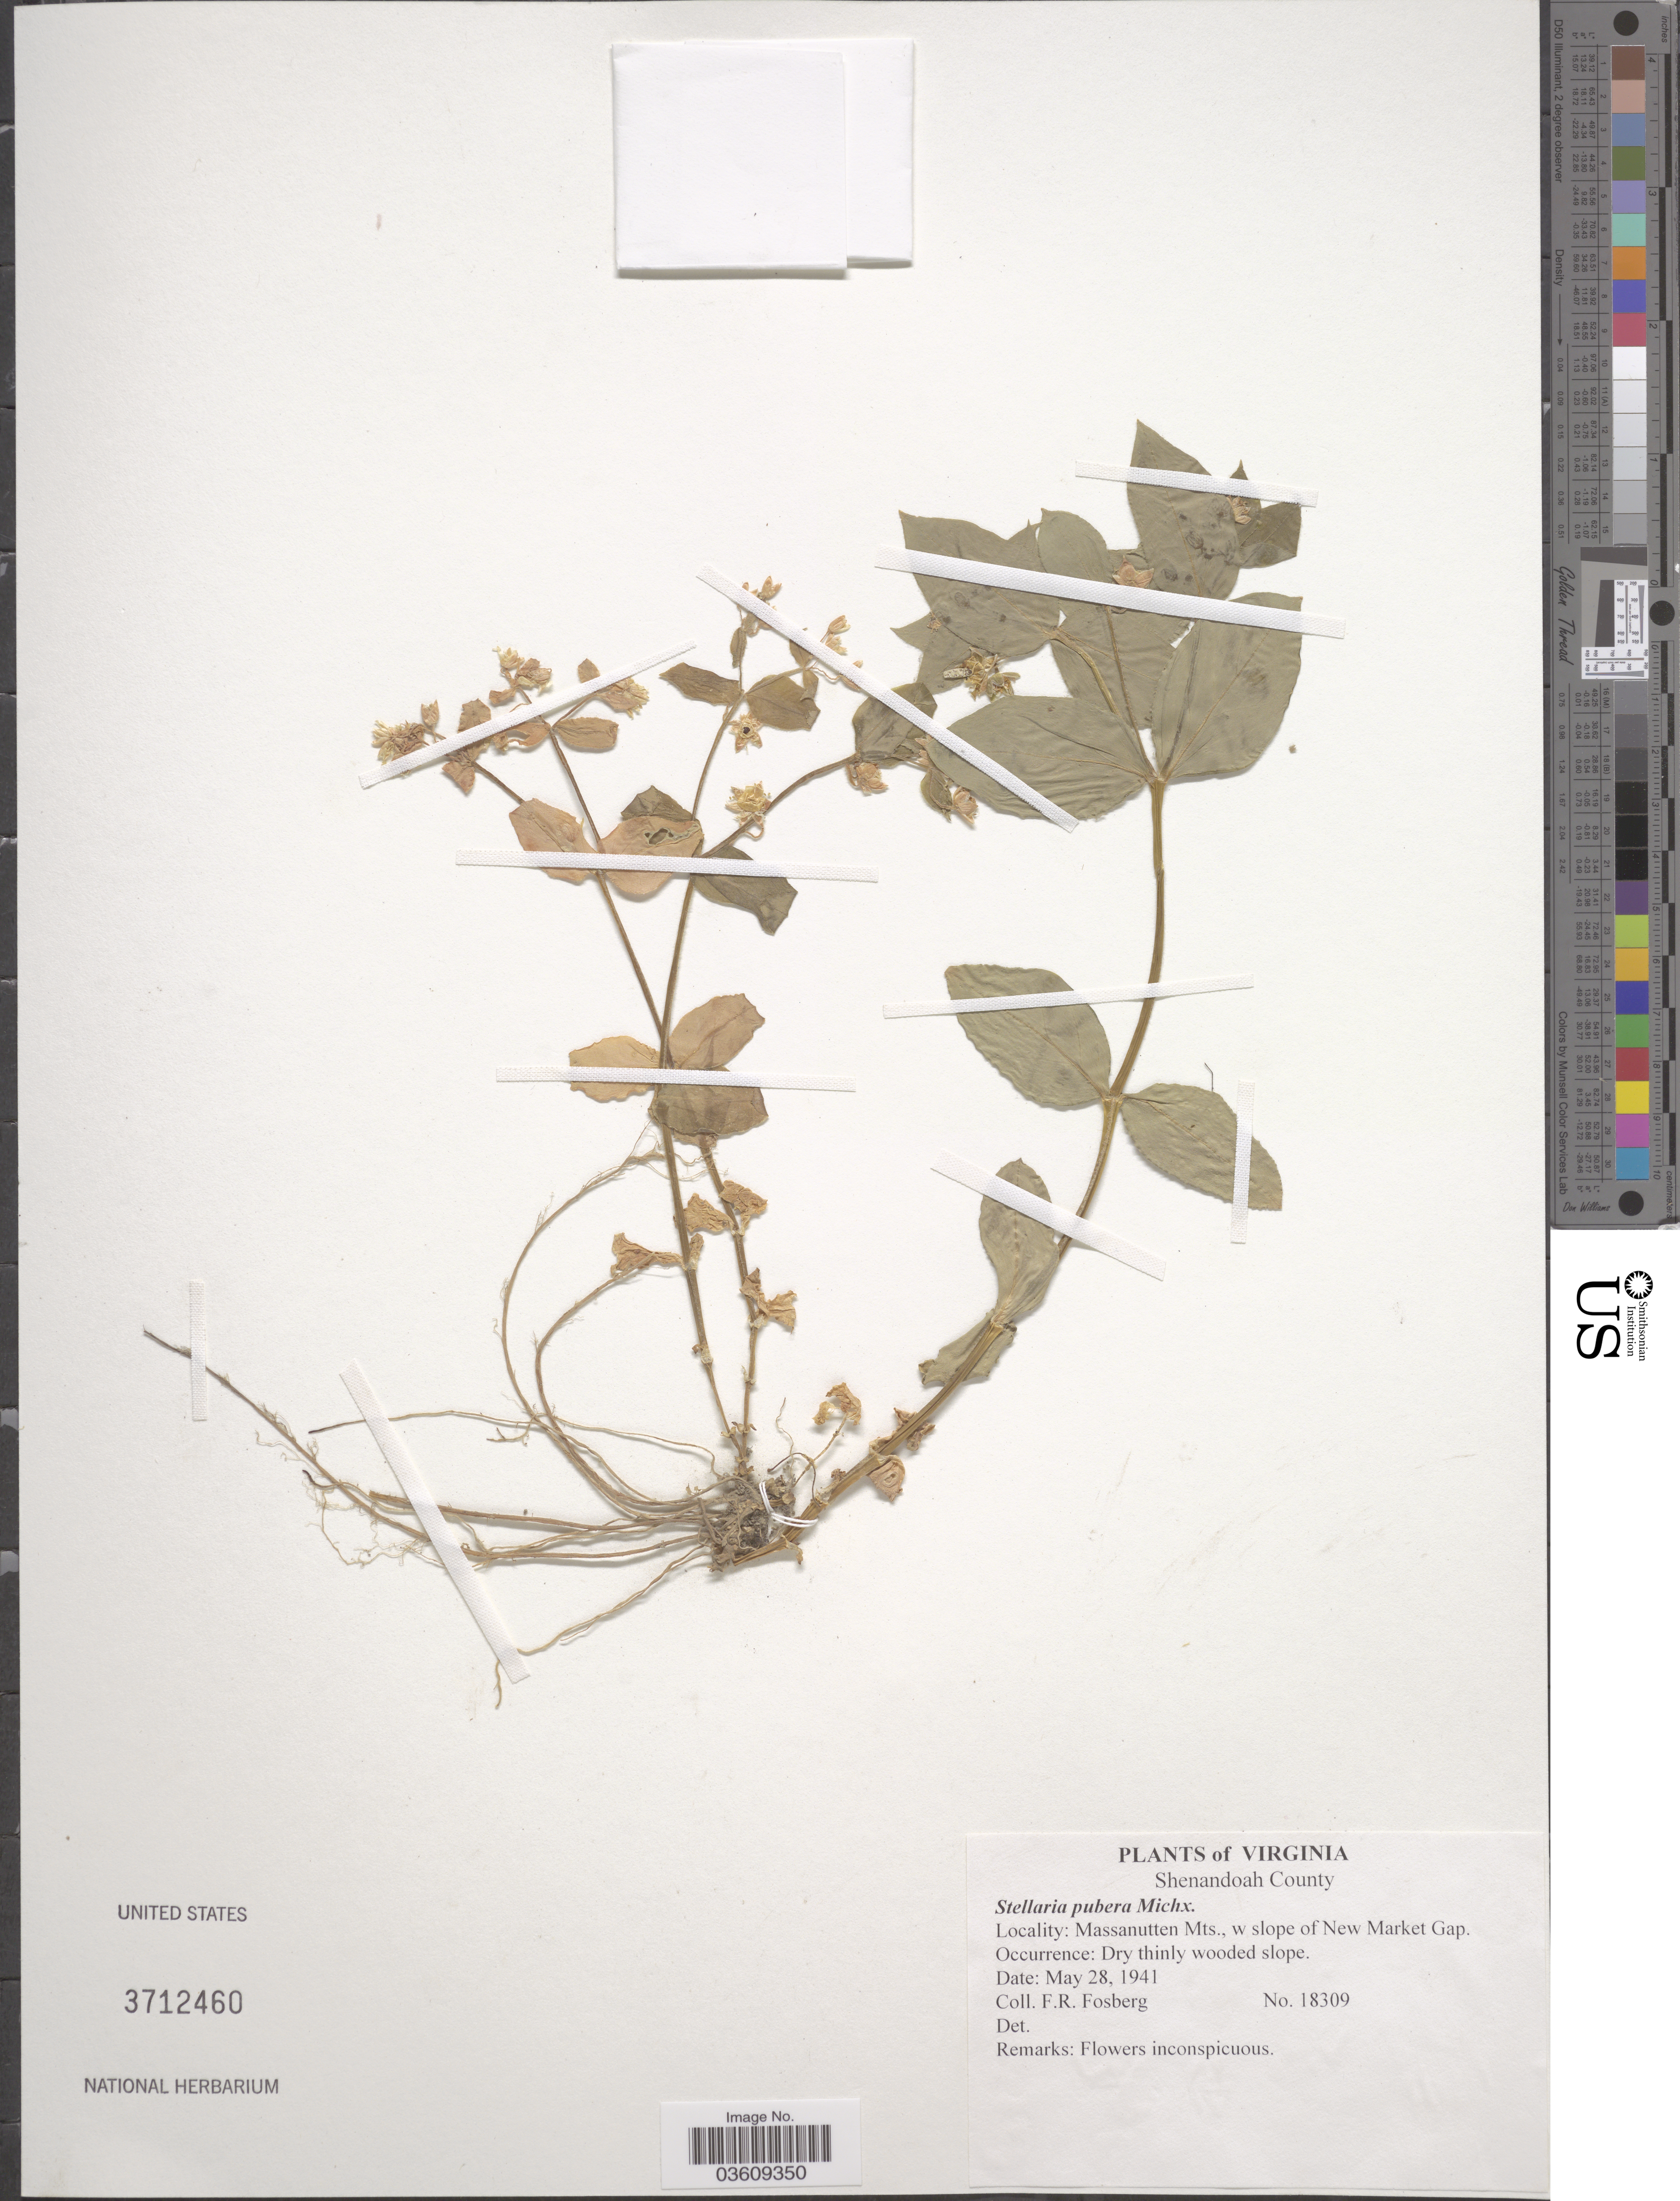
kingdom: Plantae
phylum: Tracheophyta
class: Magnoliopsida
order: Caryophyllales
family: Caryophyllaceae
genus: Stellaria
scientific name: Stellaria pubera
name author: Michx.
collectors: F. R. Fosberg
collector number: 18309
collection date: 1941-05-28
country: United States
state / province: Virginia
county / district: Shenandoah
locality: Shenandoah County. Massanutten Mts., w slope of New Market Gap.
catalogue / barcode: US 3712460